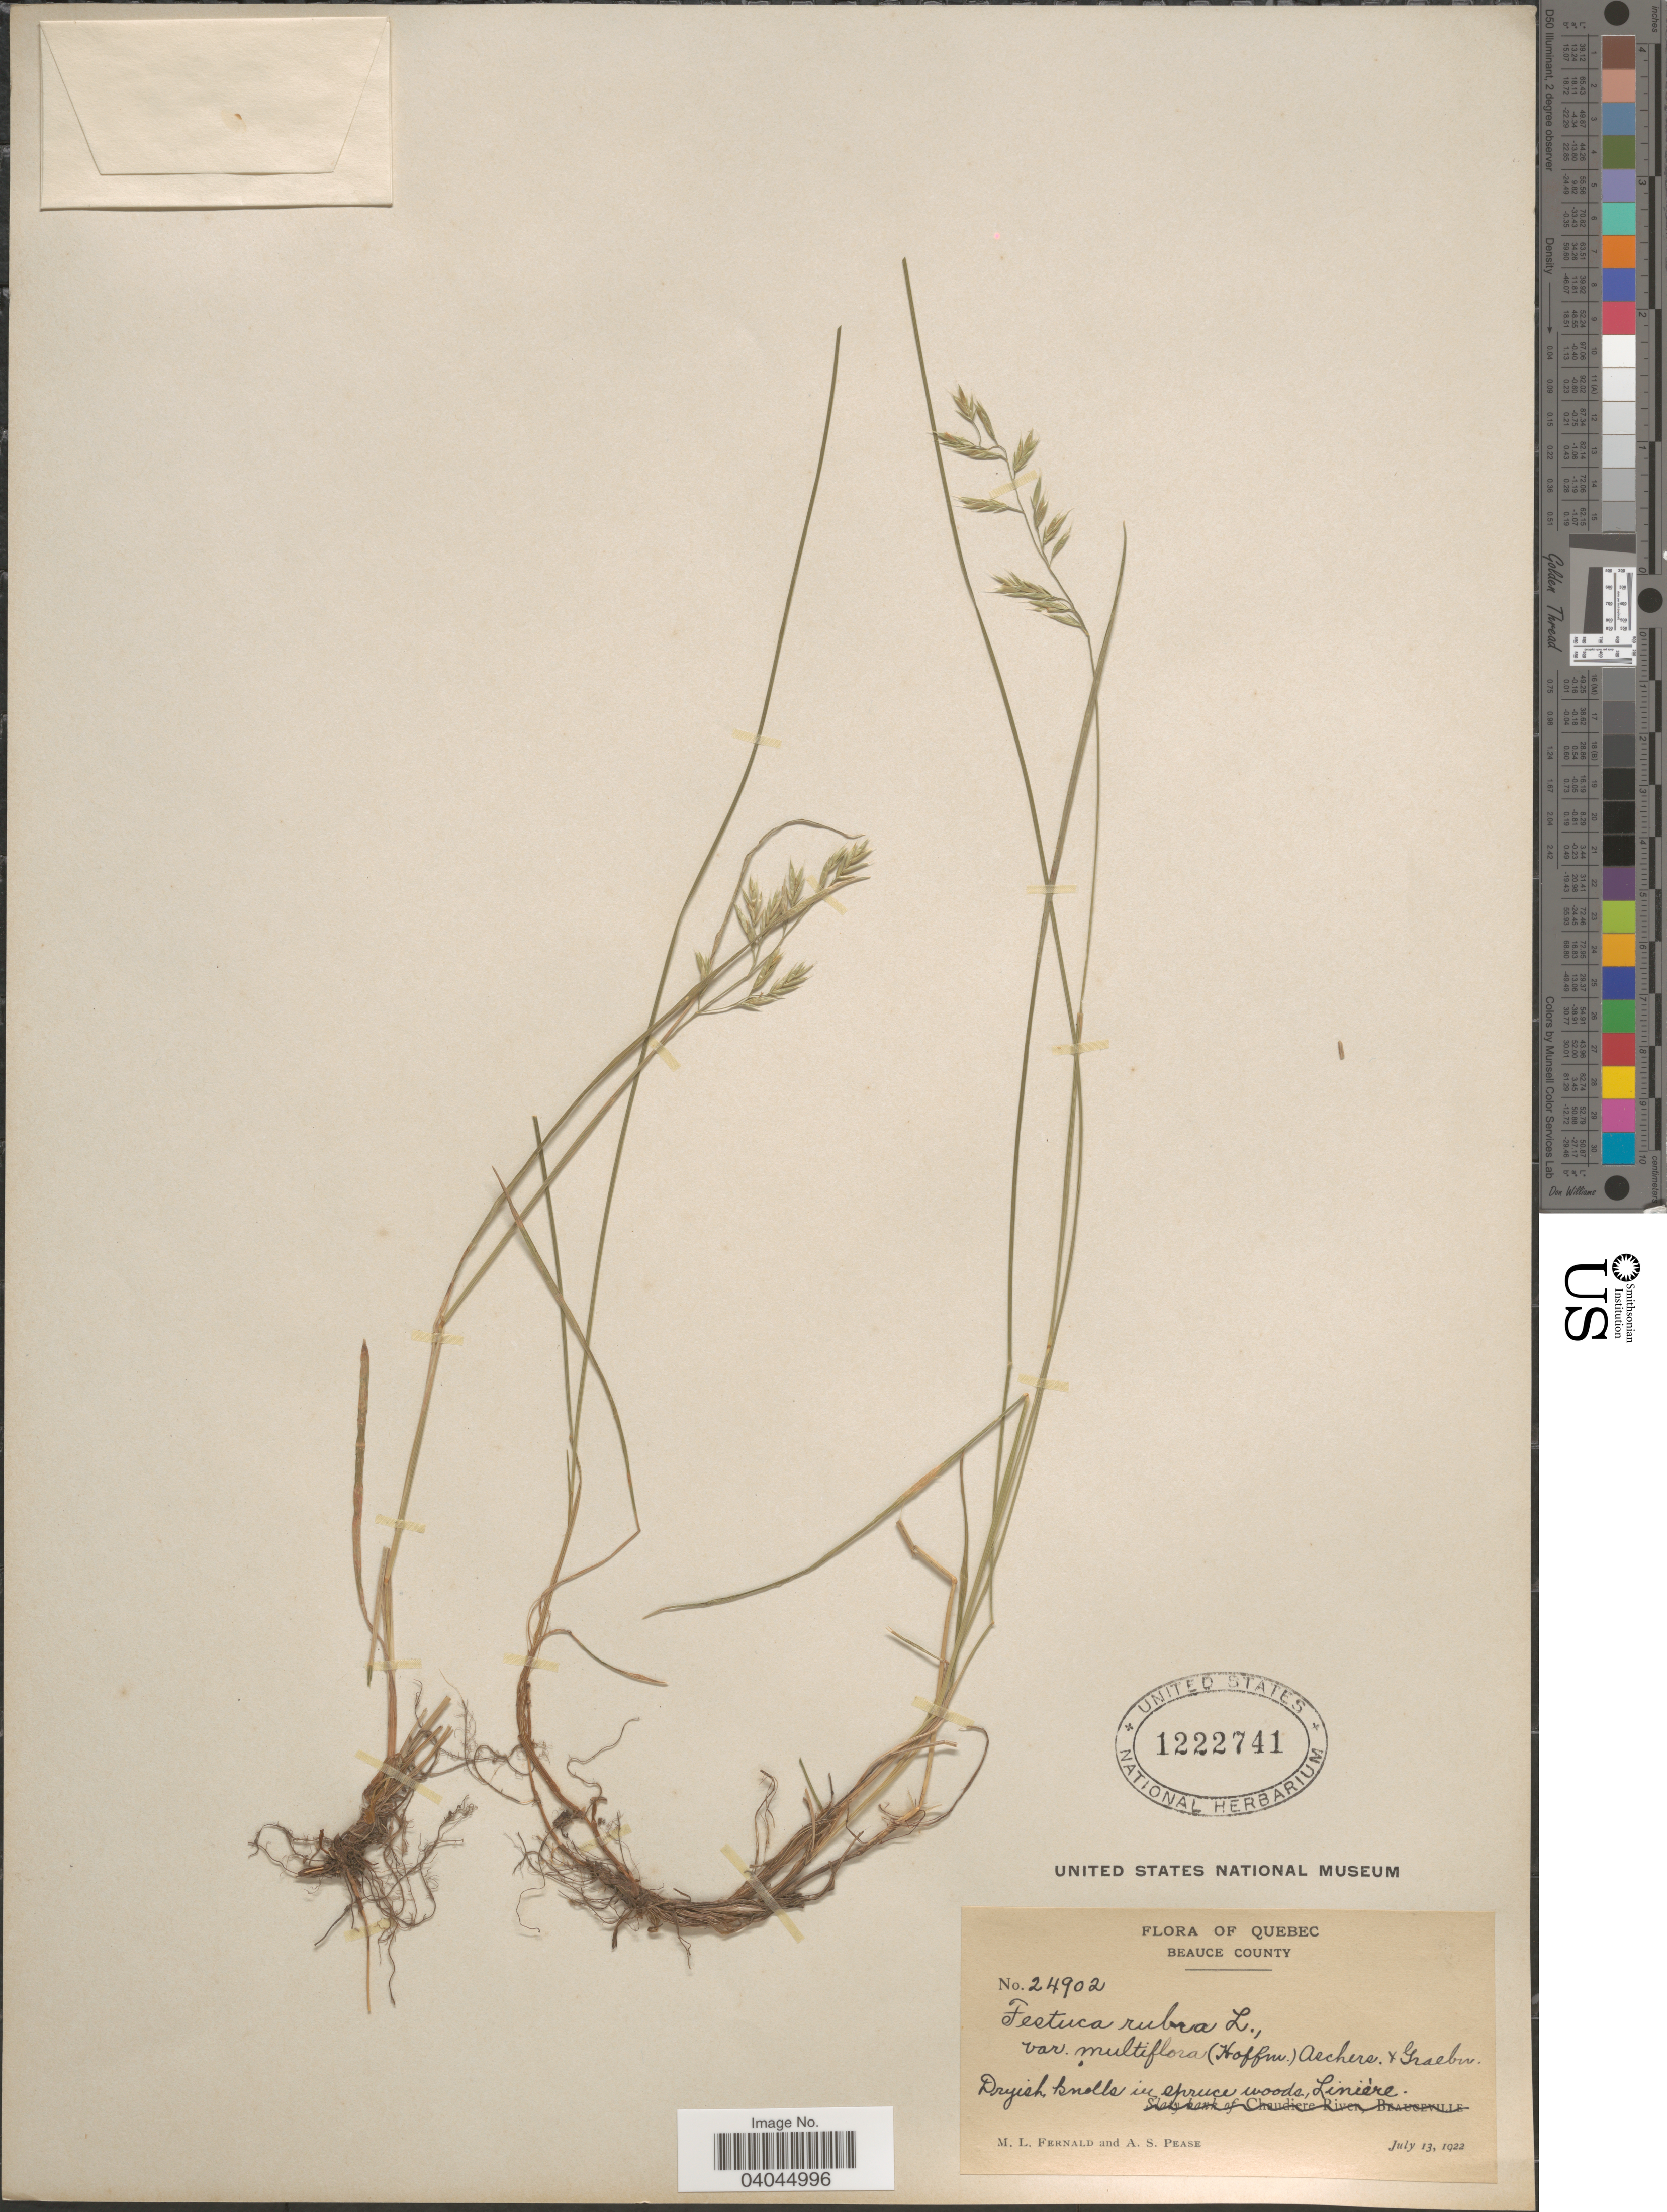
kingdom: Plantae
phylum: Tracheophyta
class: Liliopsida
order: Poales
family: Poaceae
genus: Festuca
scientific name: Festuca rubra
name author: L.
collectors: M. L. Fernald & A. S. Pease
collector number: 24902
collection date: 1922-07-13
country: Canada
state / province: Quebec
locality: Beauce County. Dryish knolls in spruce woods, Linière.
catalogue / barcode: US 1222741